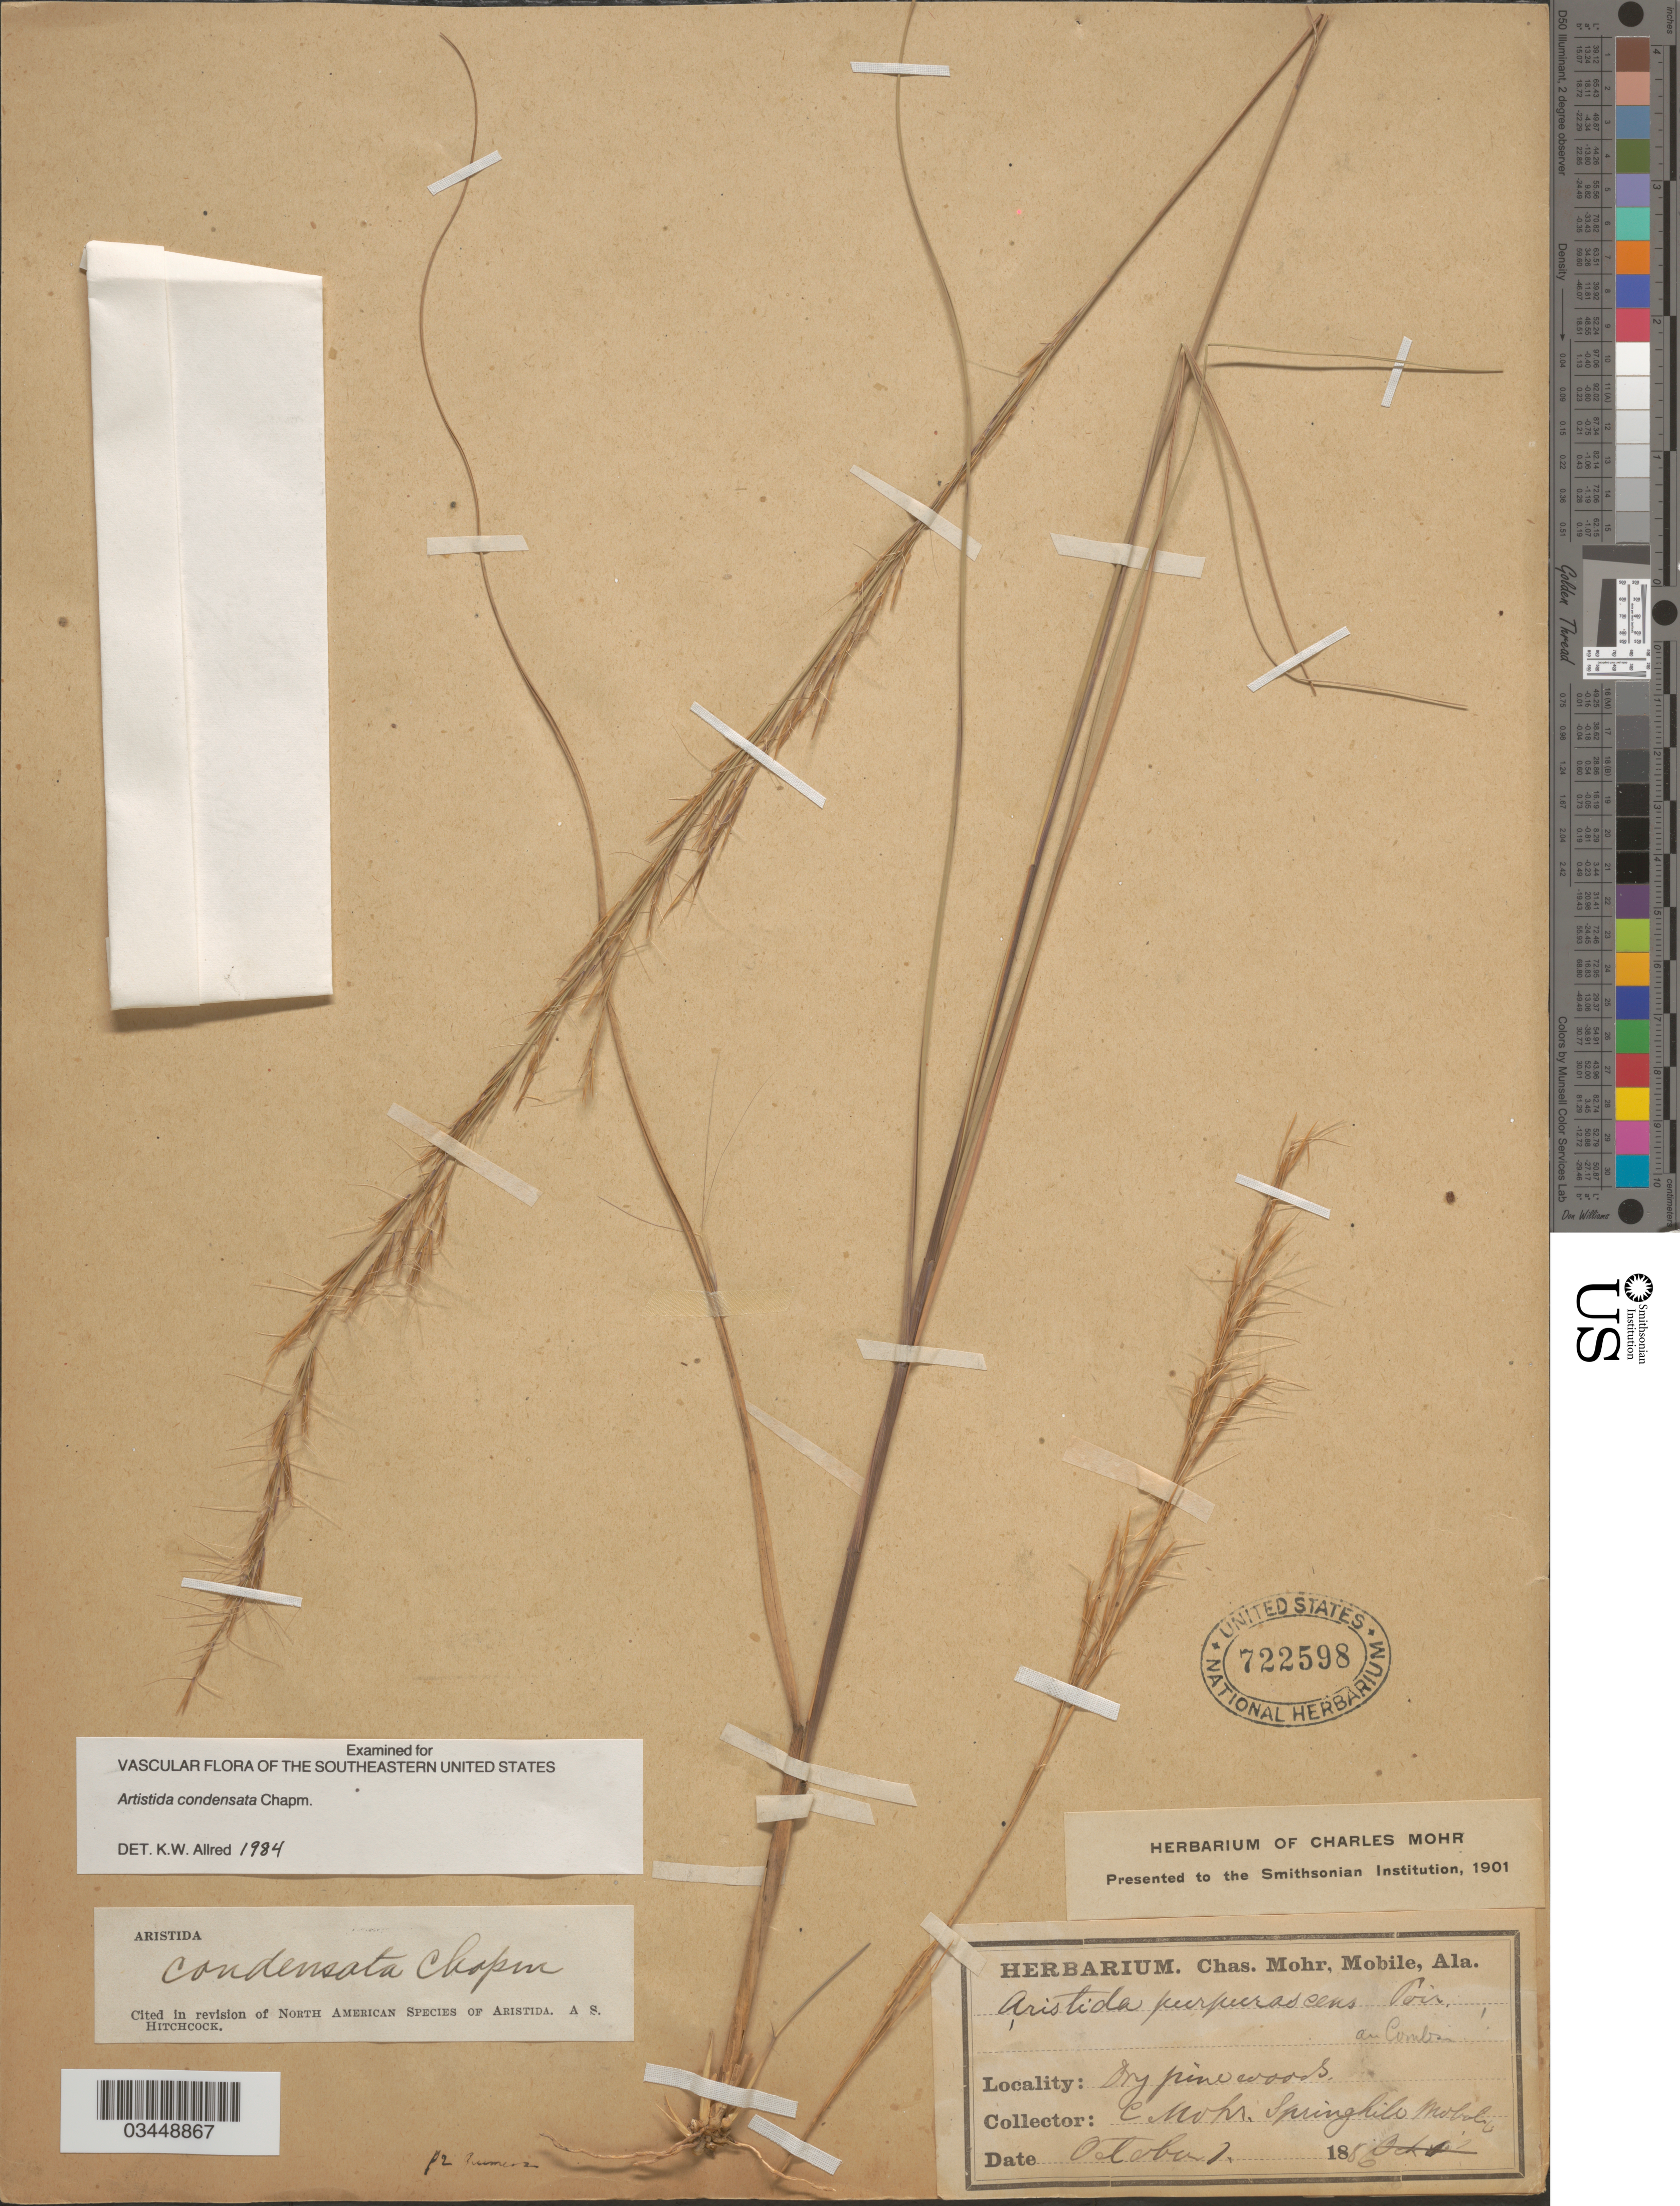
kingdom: Plantae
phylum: Tracheophyta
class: Liliopsida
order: Poales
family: Poaceae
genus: Aristida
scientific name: Aristida condensata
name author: Chapm.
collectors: C. T. Mohr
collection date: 1886-10-01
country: United States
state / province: Alabama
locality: Dry pine woods. Springhill Mobile.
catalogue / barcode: US 722598